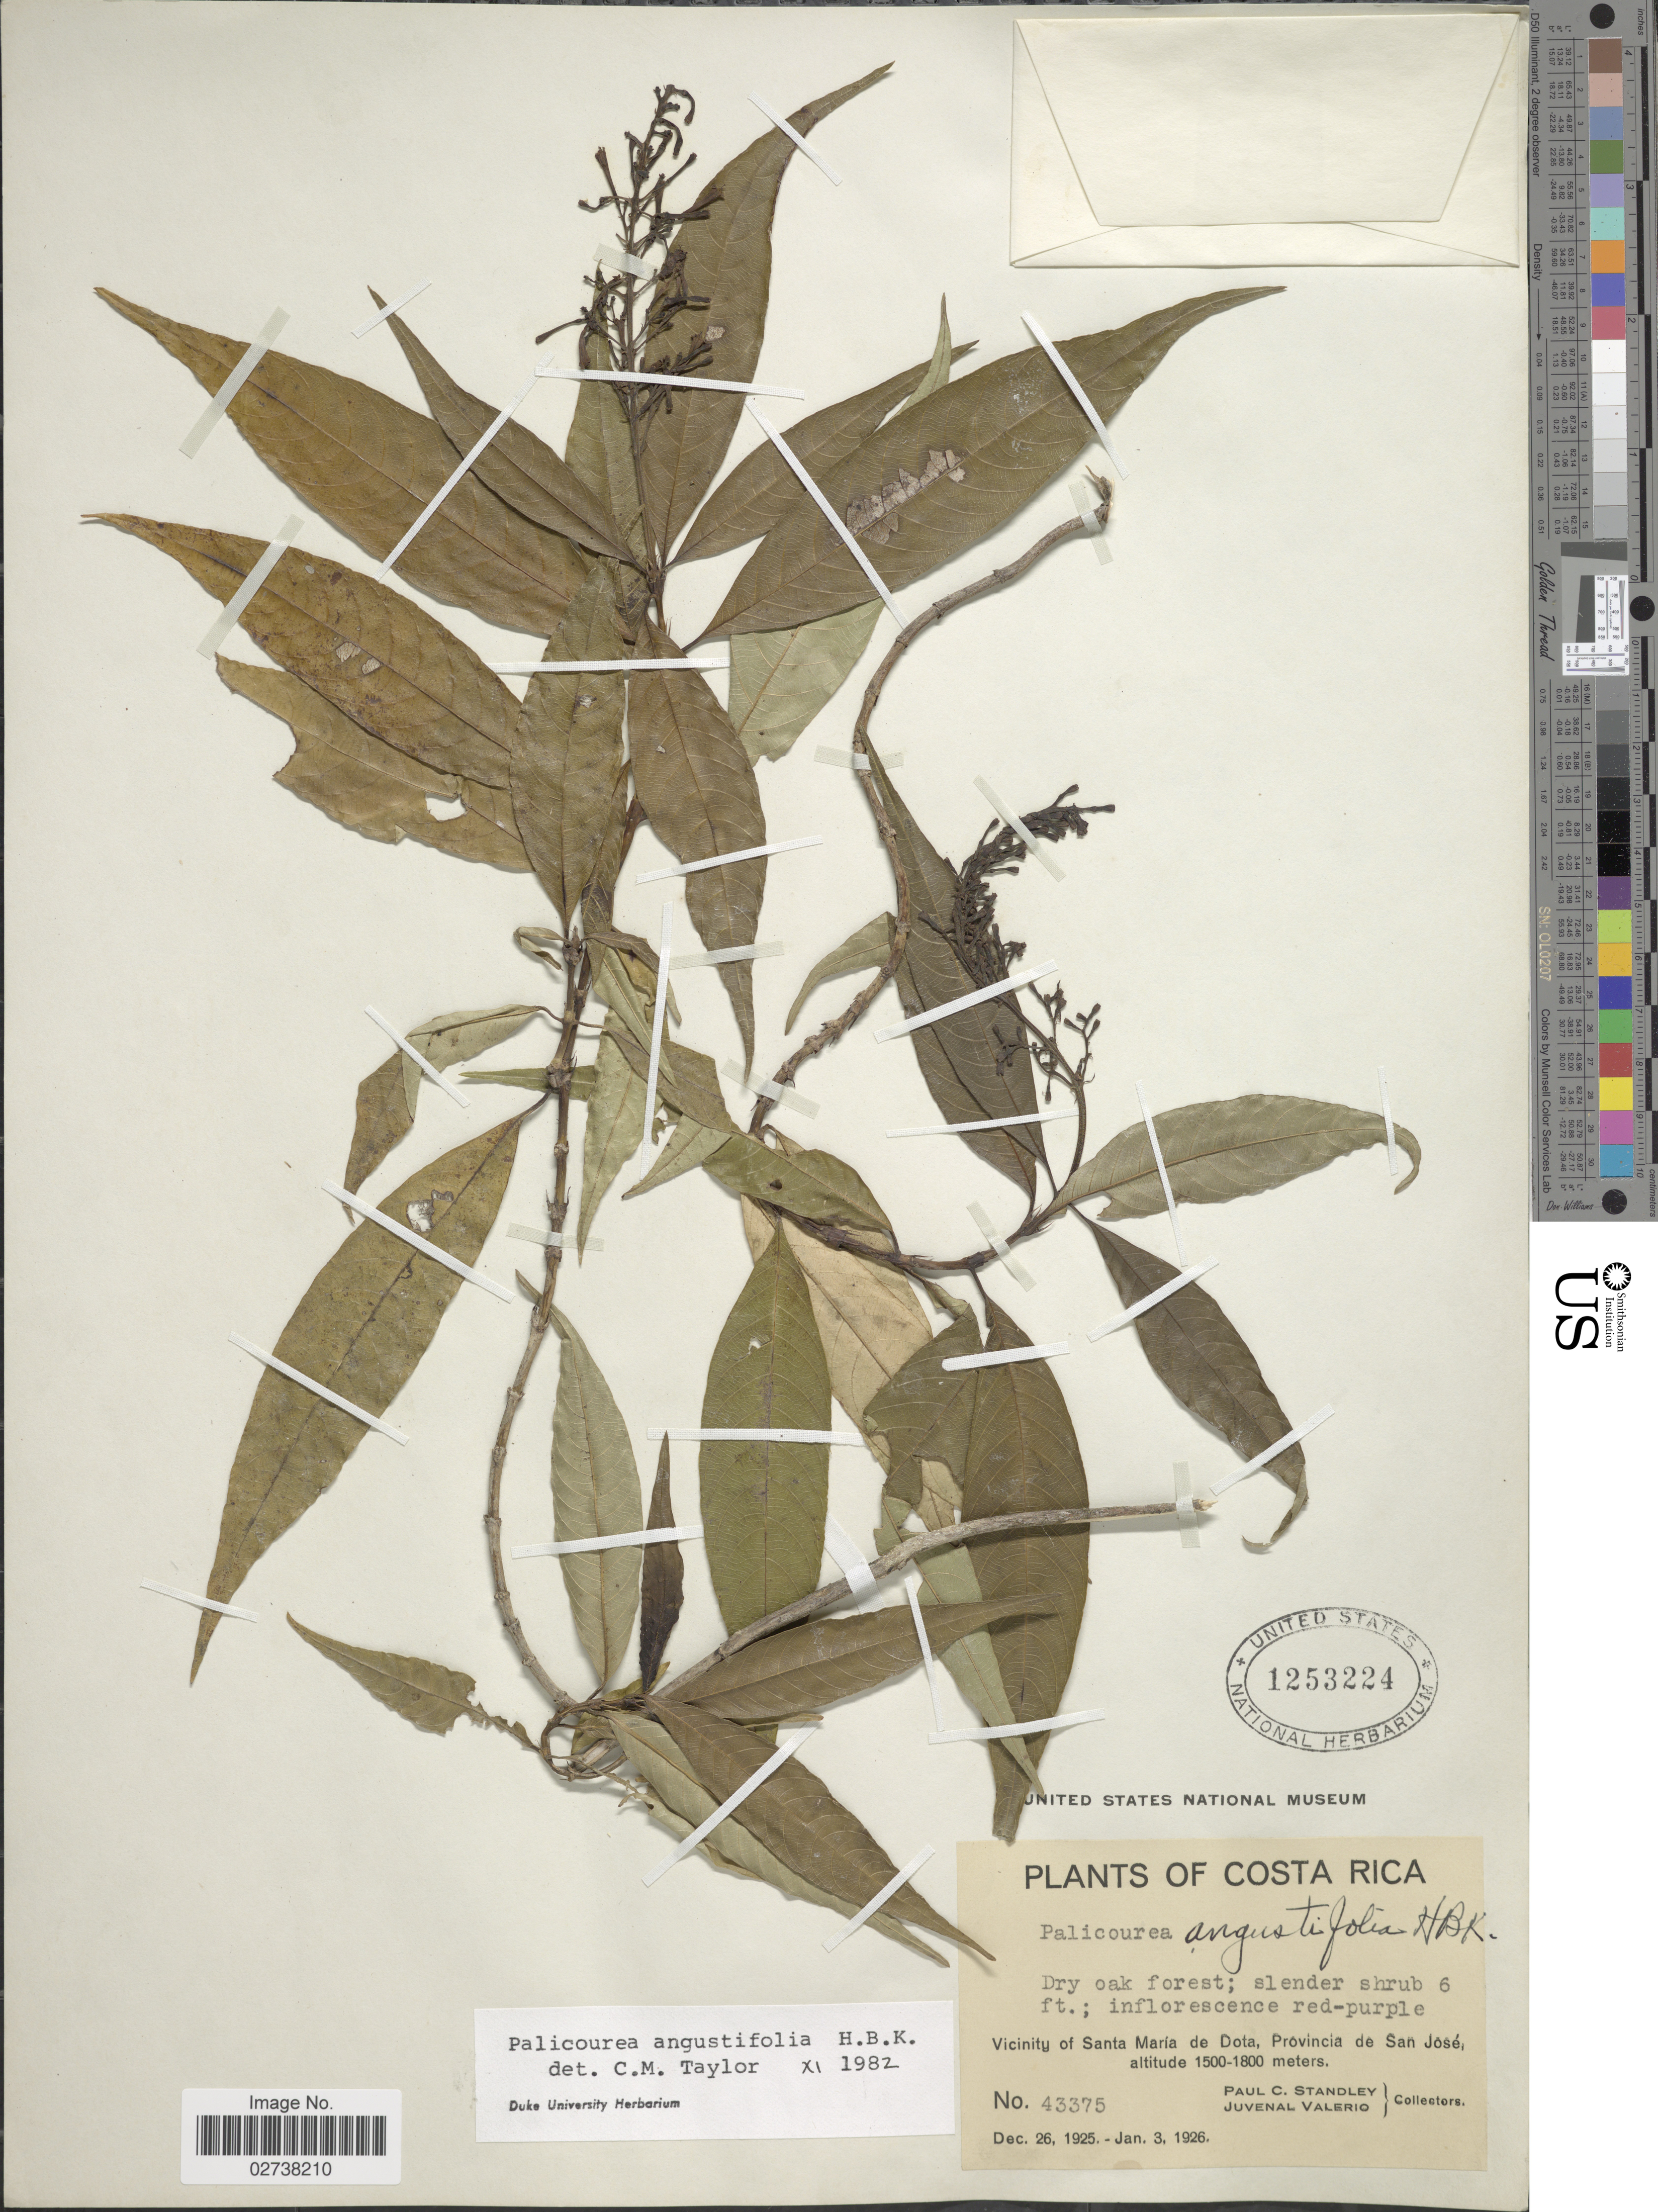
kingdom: Plantae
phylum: Tracheophyta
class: Magnoliopsida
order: Gentianales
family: Rubiaceae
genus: Palicourea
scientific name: Palicourea angustifolia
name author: Kunth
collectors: P. C. Standley & J. Valerio R.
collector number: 43375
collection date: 1925-12-26/1926-01-03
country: Costa Rica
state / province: San José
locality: Dry oak forest, Vicinity of Santa Maria de Dota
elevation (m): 1500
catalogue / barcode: US 1253224